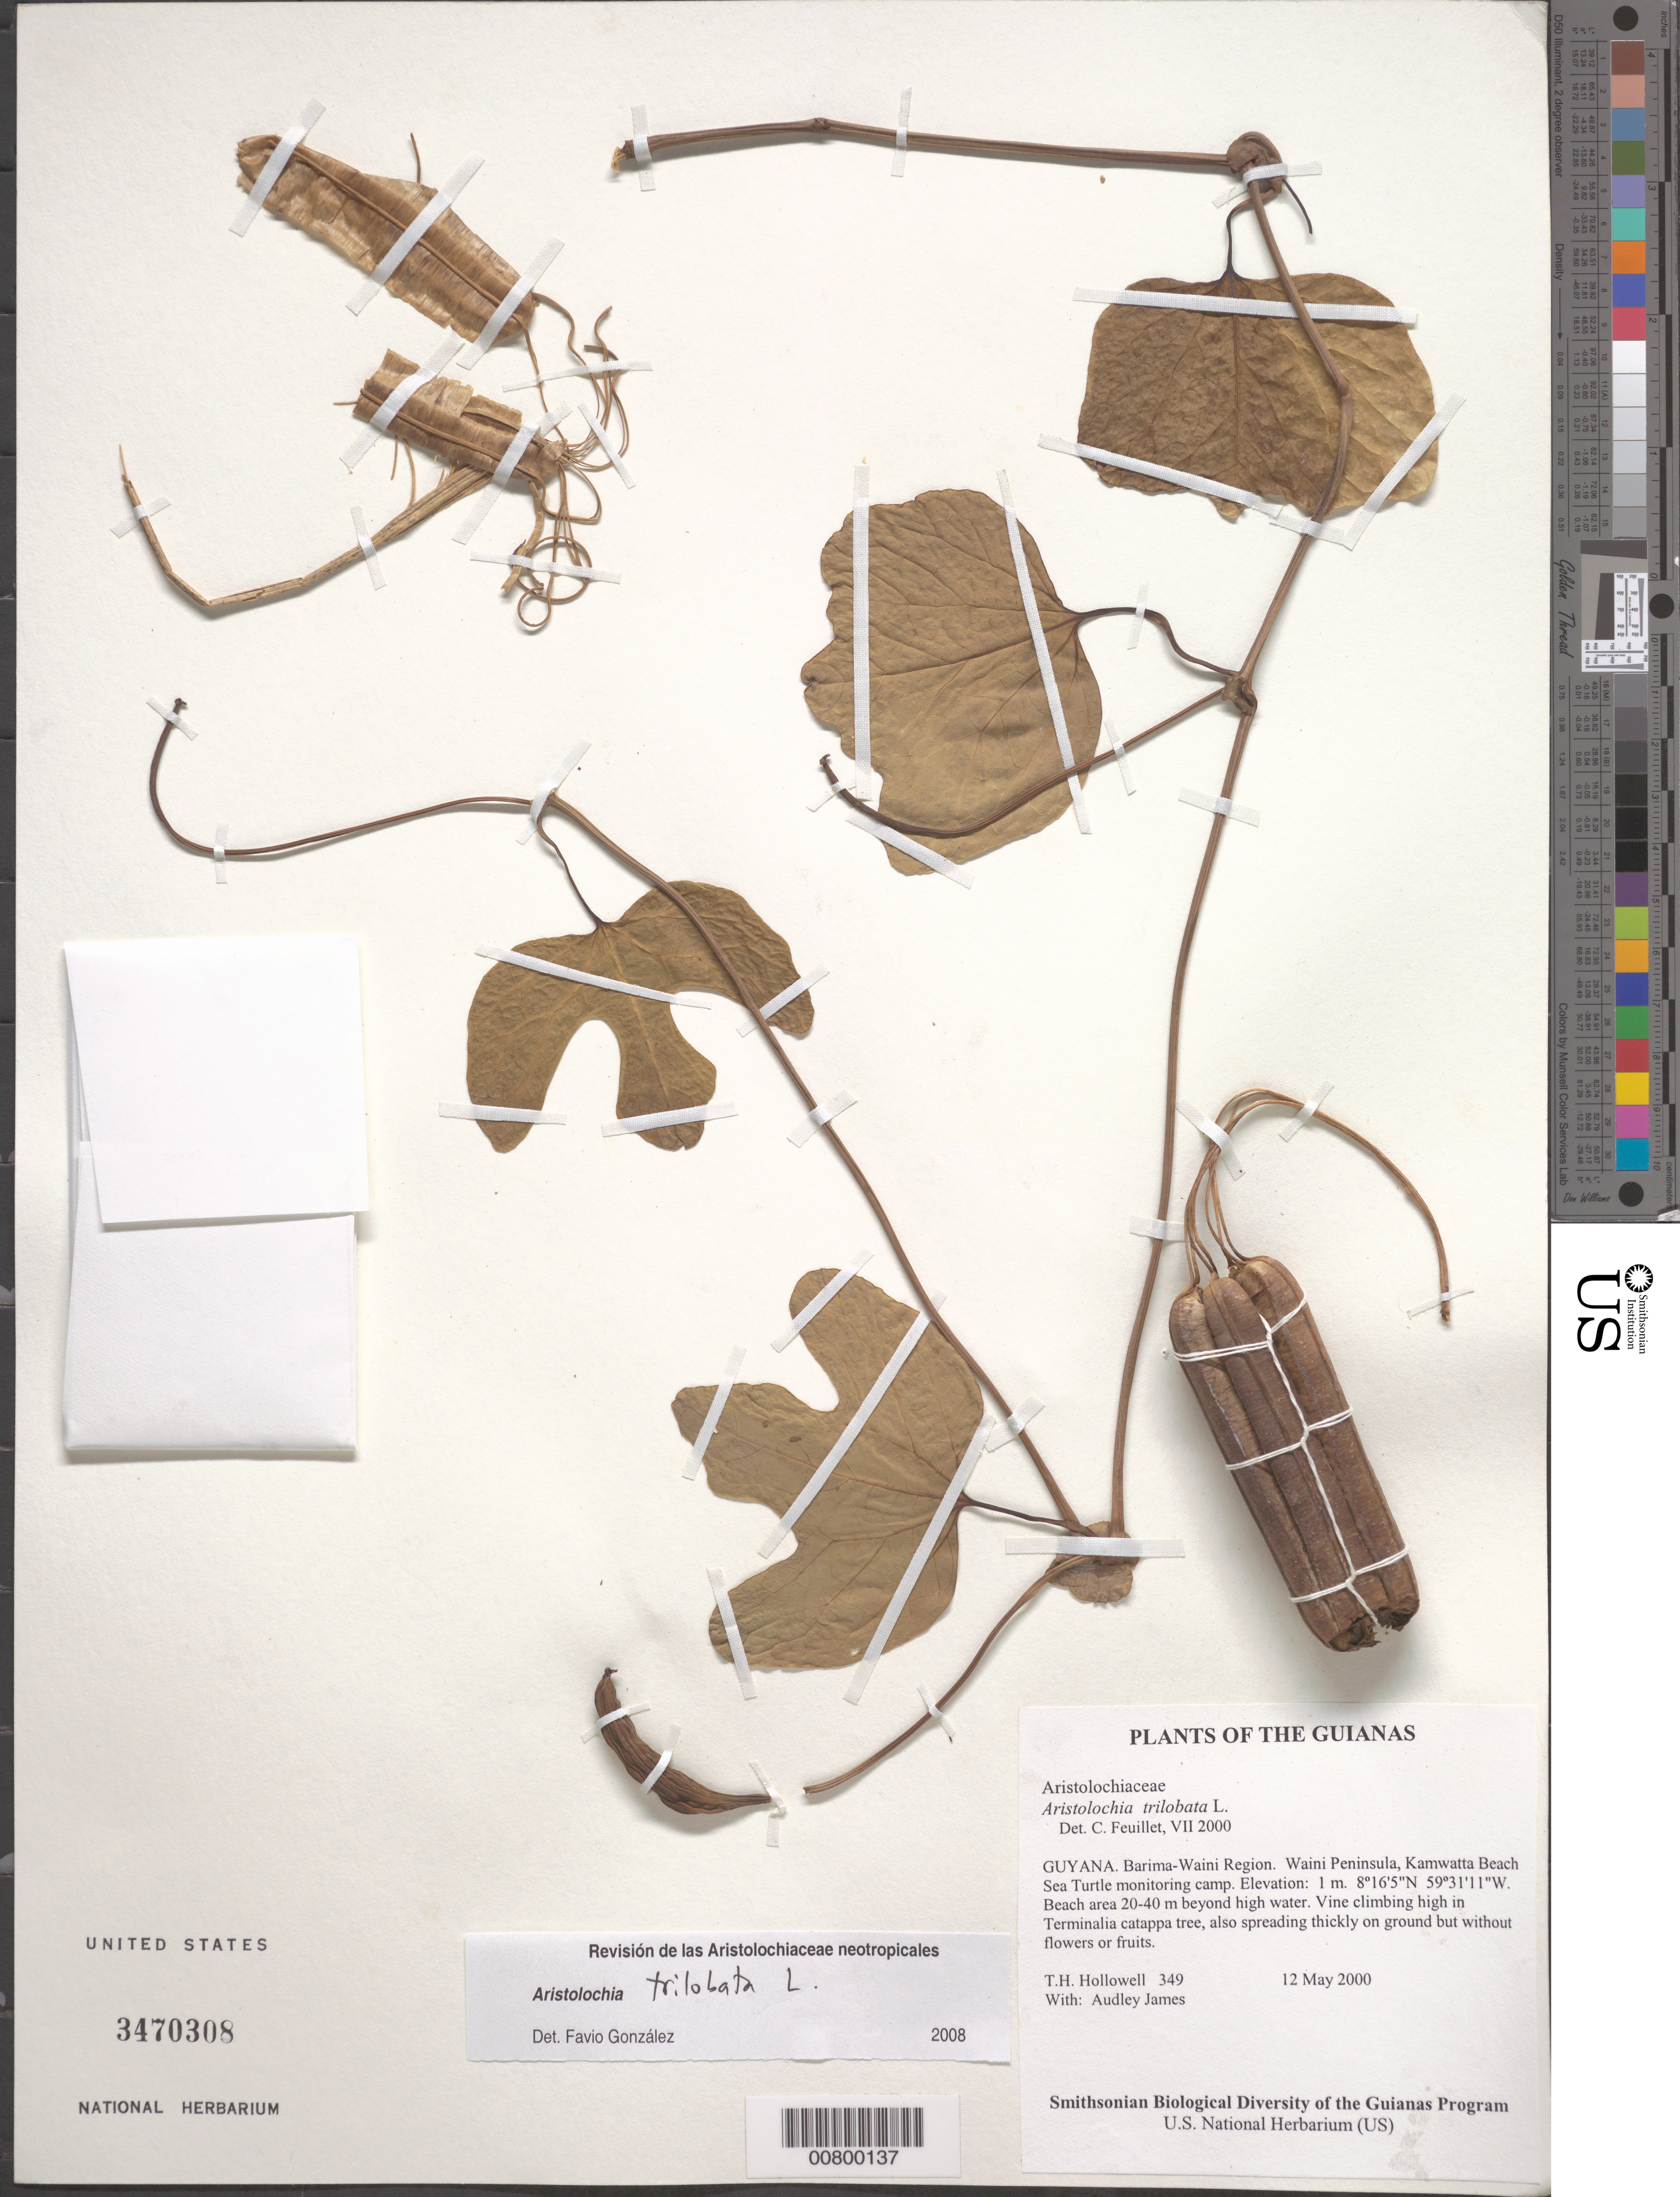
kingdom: Plantae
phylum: Tracheophyta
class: Magnoliopsida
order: Piperales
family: Aristolochiaceae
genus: Aristolochia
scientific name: Aristolochia trilobata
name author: L.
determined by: Feuillet, C.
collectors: T. Hollowell & A. James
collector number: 349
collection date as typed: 12 May 2000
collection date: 2000-05-12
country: Guyana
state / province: Barima-Waini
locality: Waini Peninsula, Kamwatta Beach Sea Turtle monitoring camp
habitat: Beach area 20-40 m beyond high water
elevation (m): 1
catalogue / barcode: US 3470308